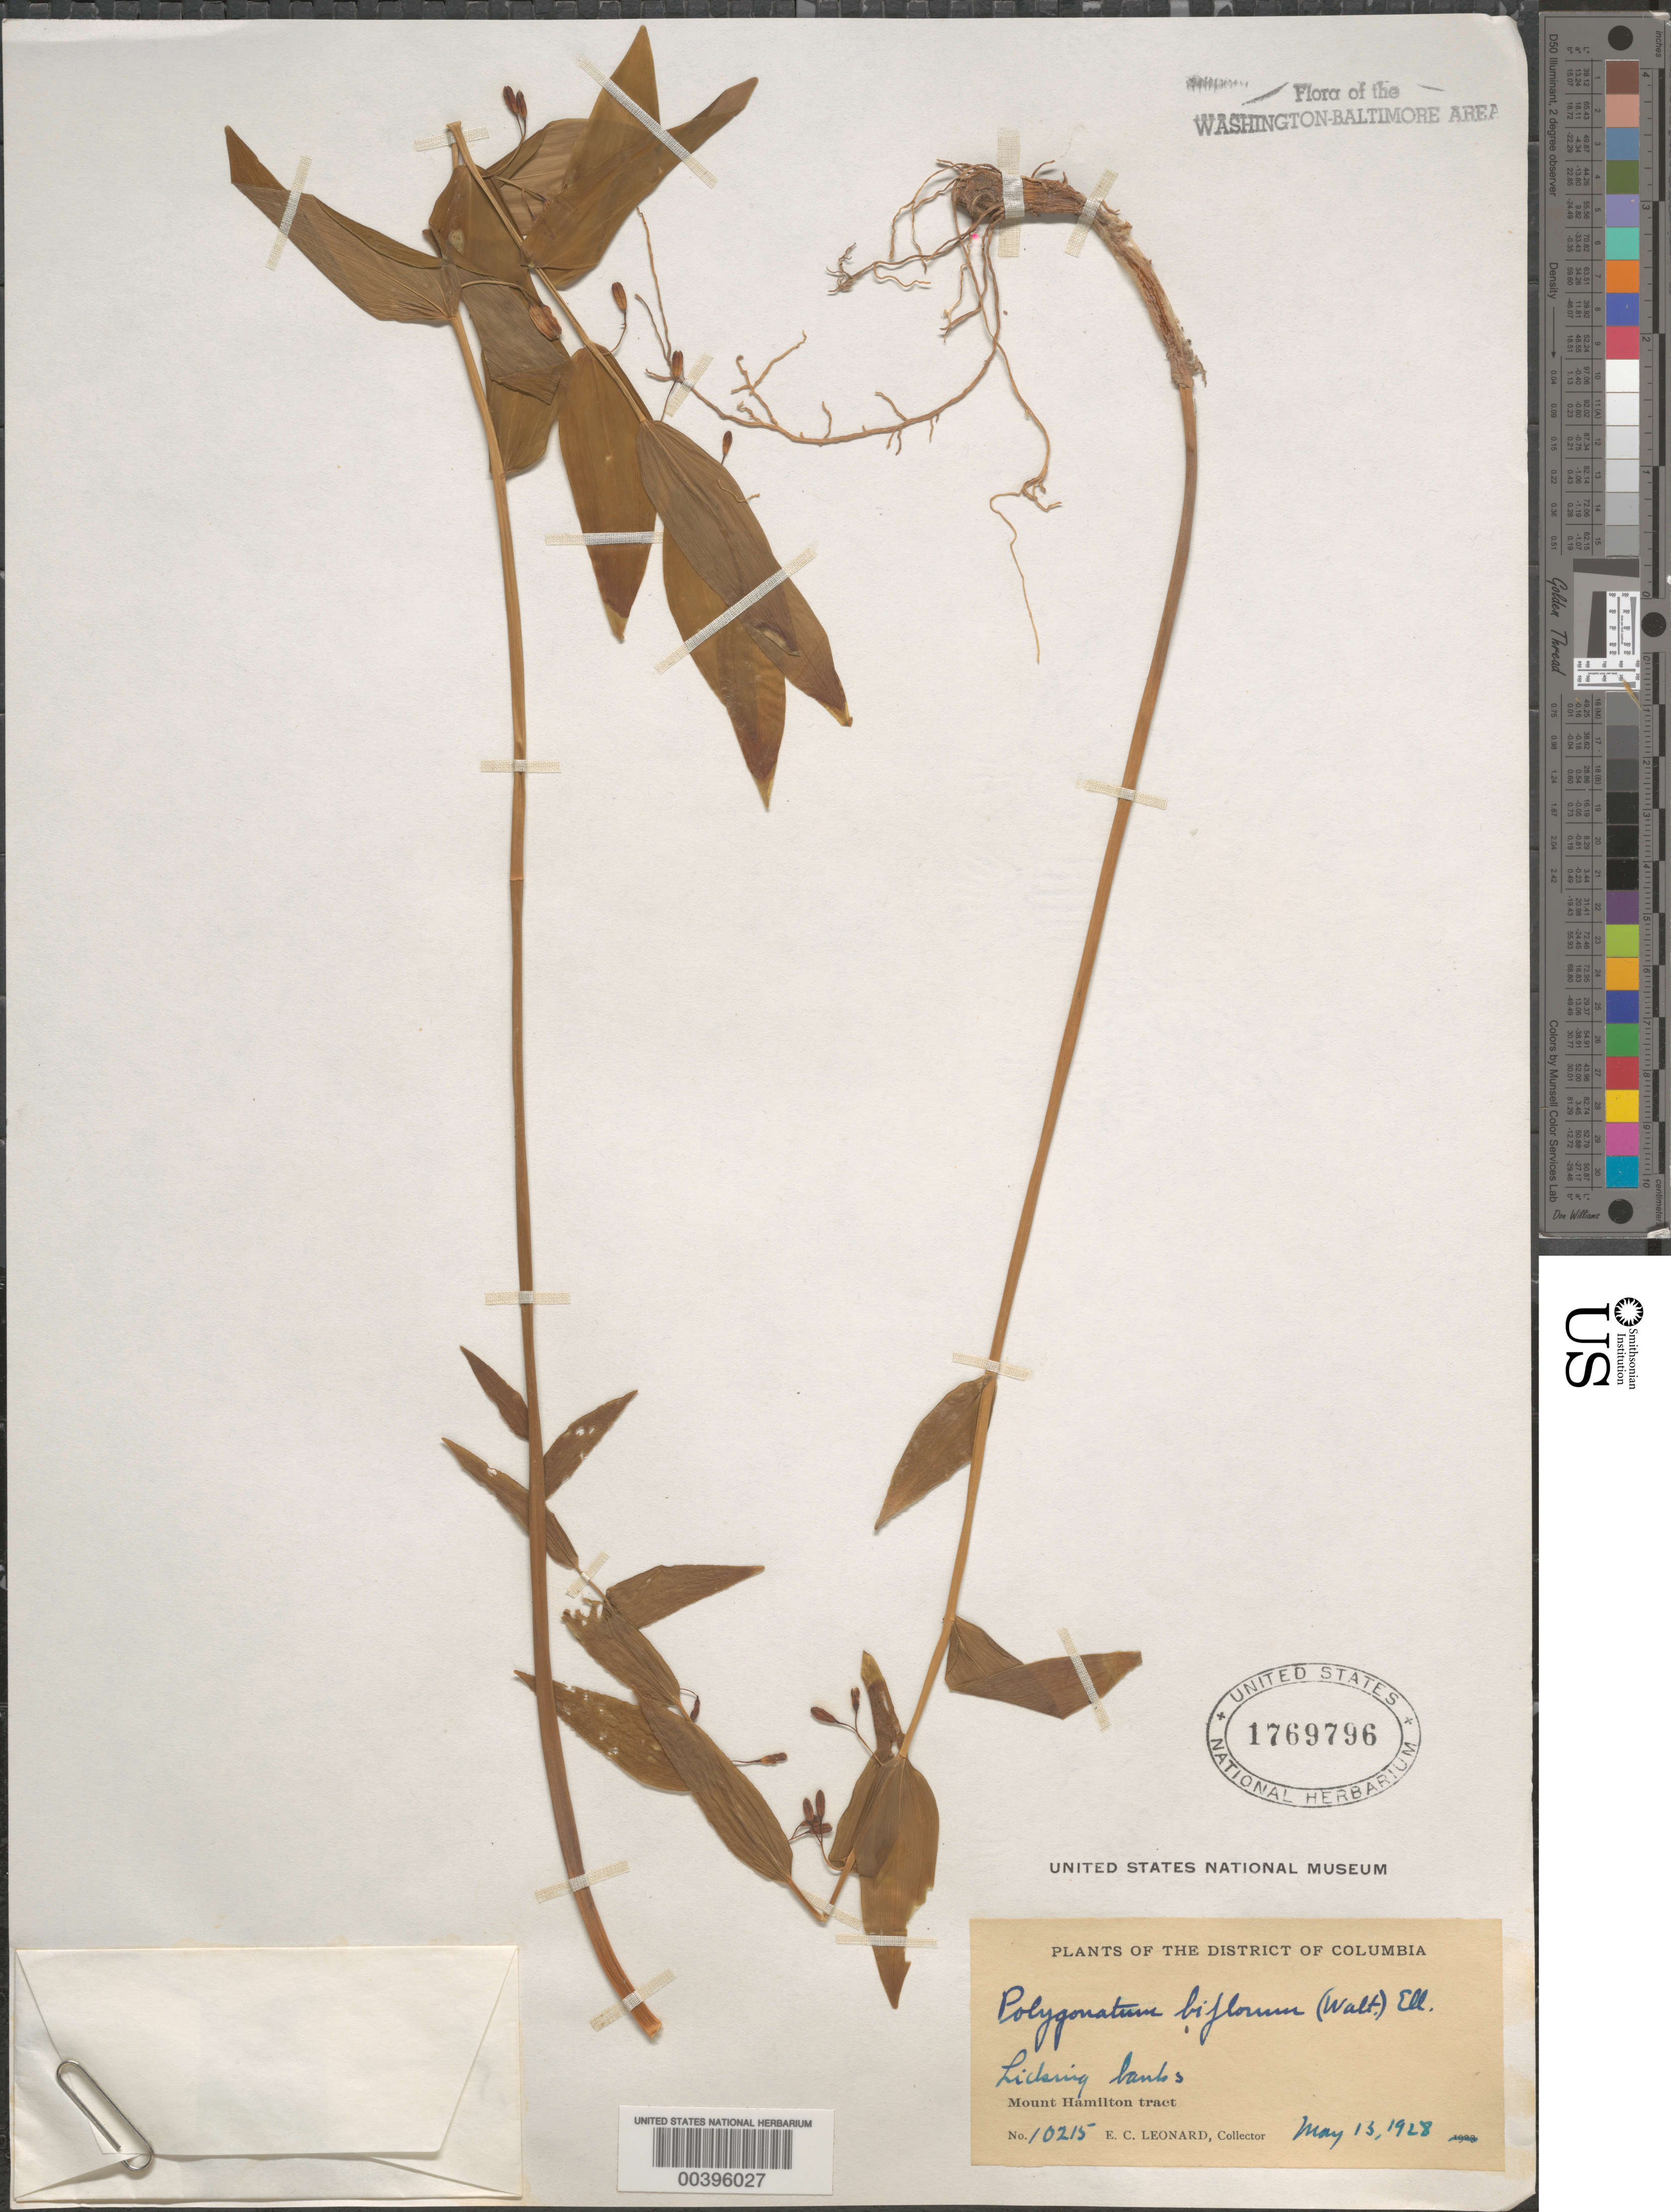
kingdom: Plantae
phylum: Tracheophyta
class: Liliopsida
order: Asparagales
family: Asparagaceae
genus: Polygonatum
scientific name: Polygonatum biflorum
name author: (Walter) Elliott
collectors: E. C. Leonard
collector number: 10215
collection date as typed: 13 May 1928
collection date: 1928-05-13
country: United States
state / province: District of Columbia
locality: Mount Hamilton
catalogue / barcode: US 1769796